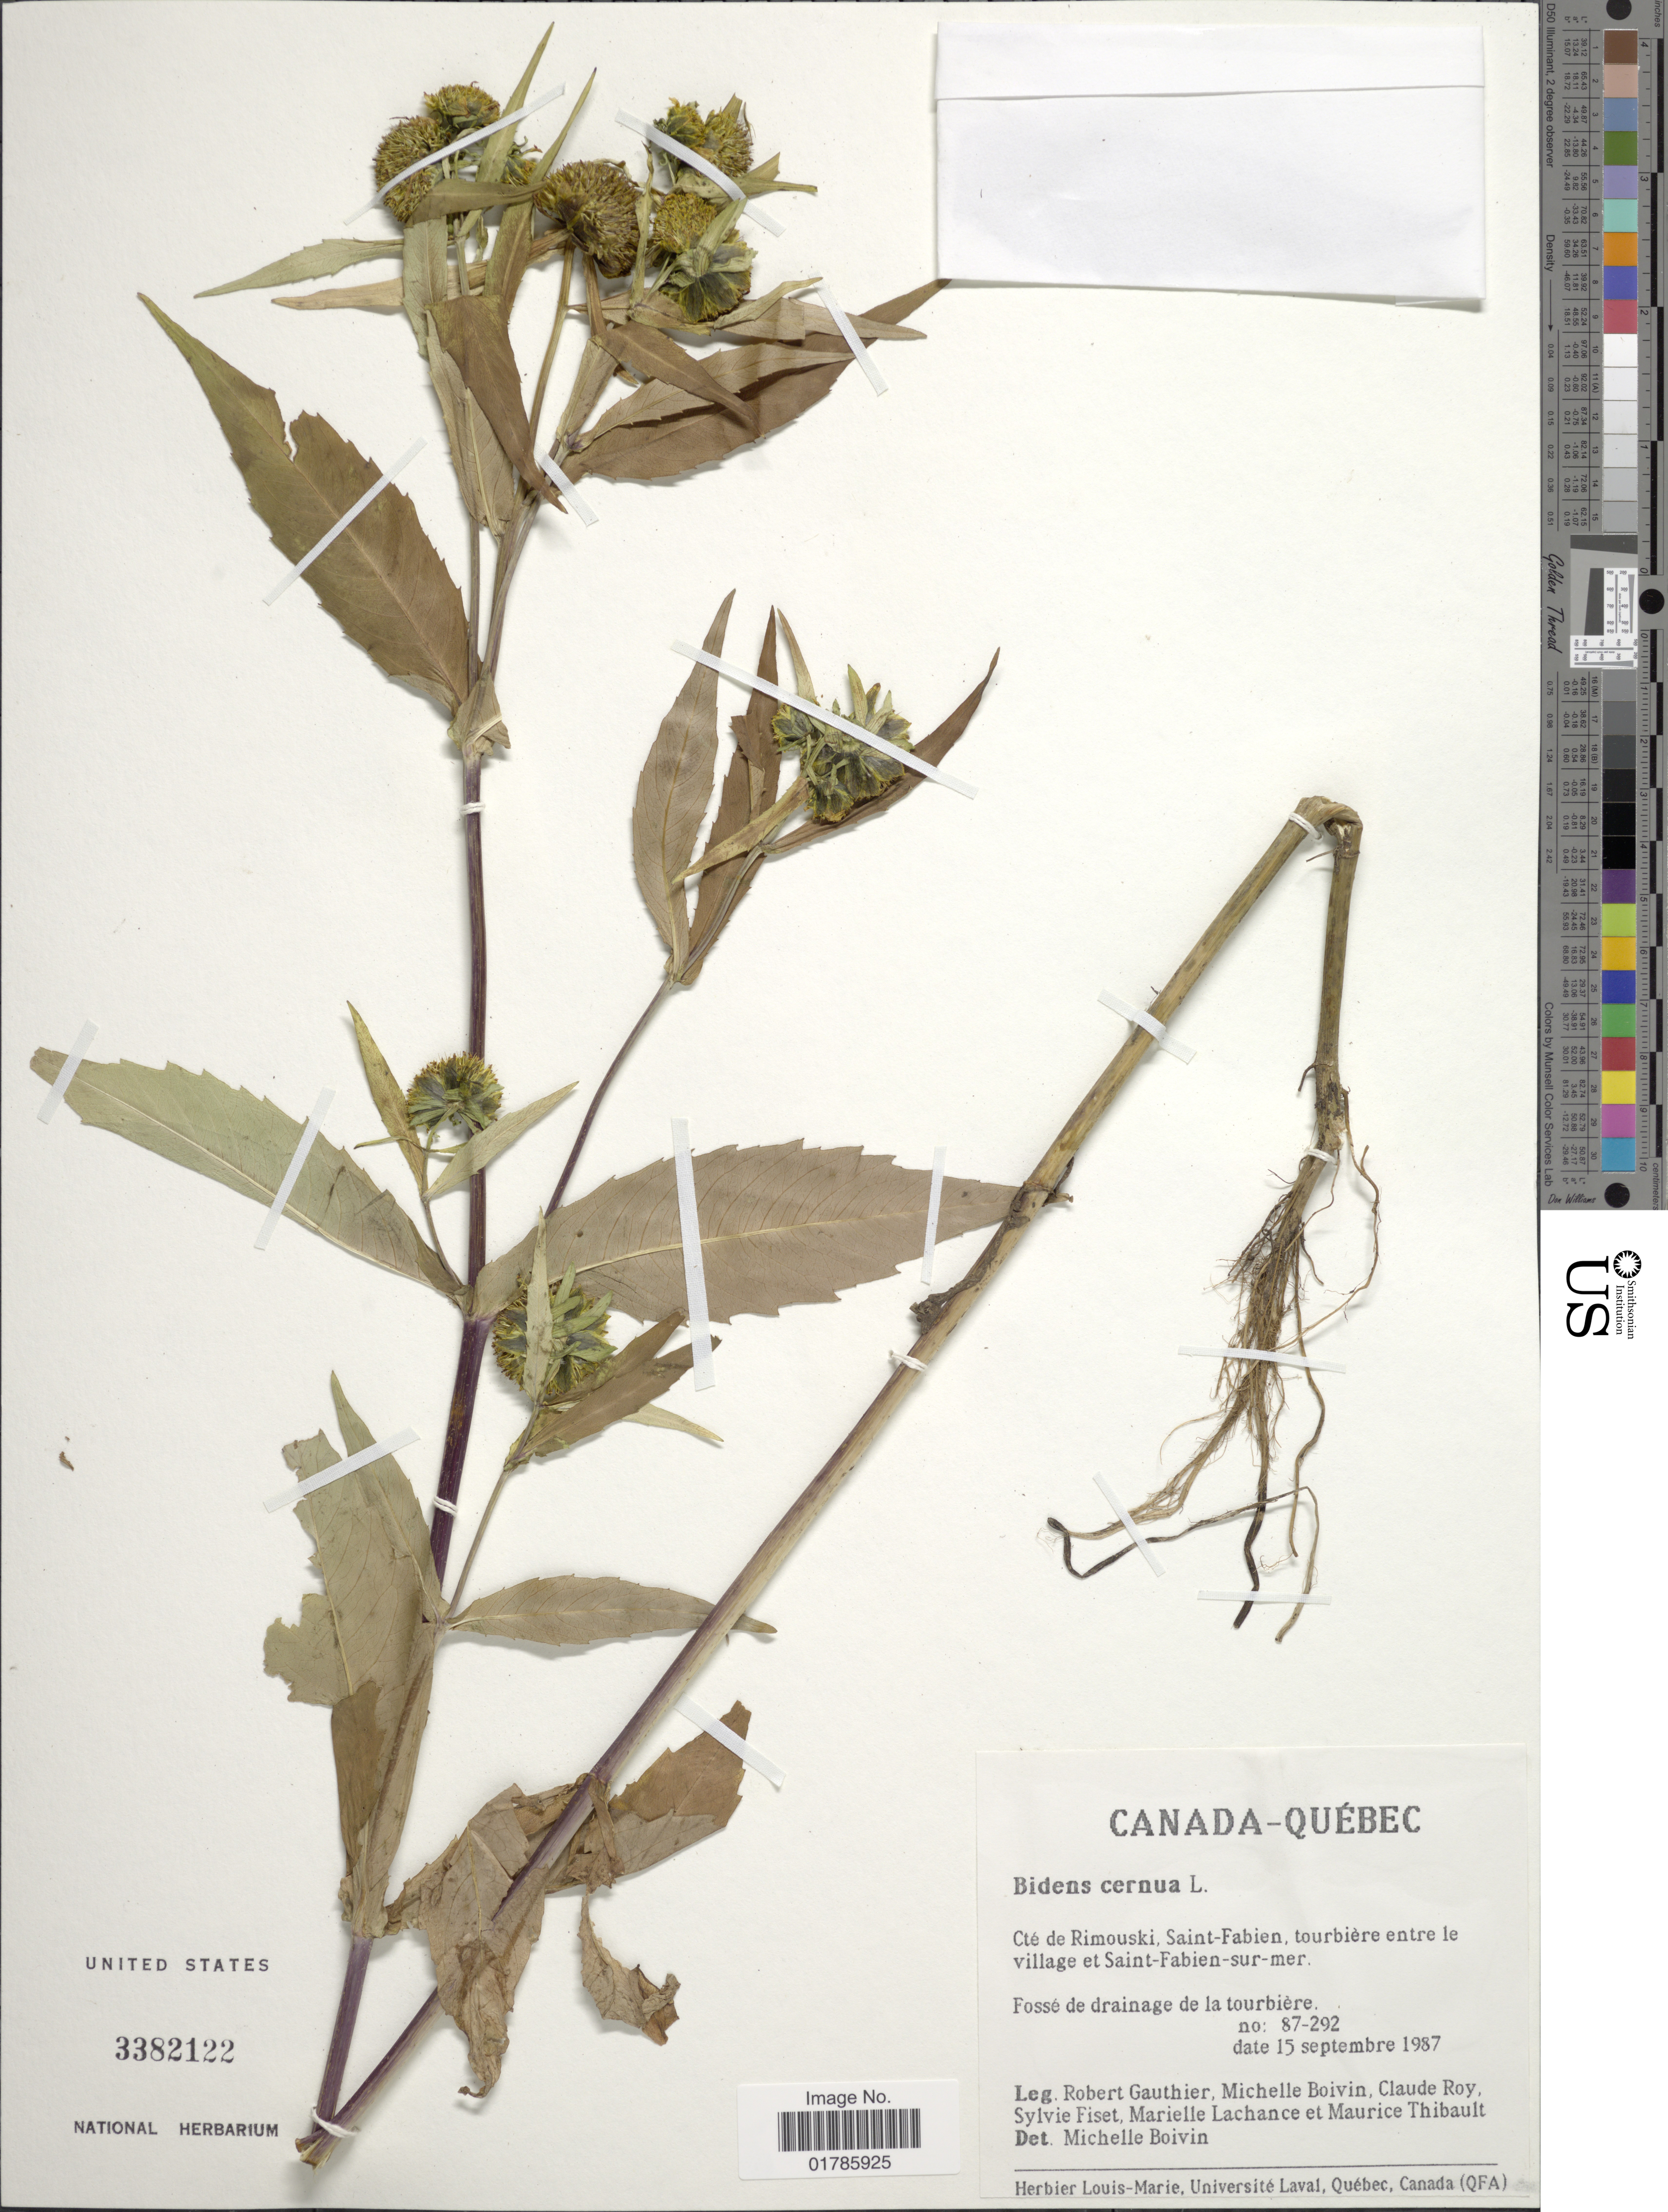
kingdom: Plantae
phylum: Tracheophyta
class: Magnoliopsida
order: Asterales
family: Asteraceae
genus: Bidens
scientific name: Bidens cernua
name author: L.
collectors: R. Gauthier, M. Boivin, C. Roy, S. Fiset & et al.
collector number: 87-292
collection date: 1987-09-15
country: Canada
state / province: Quebec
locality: Cte de Rimouski, Saint-Fabien, touriere entre le village et Saint-Fabien-sur-mer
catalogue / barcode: US 3382122